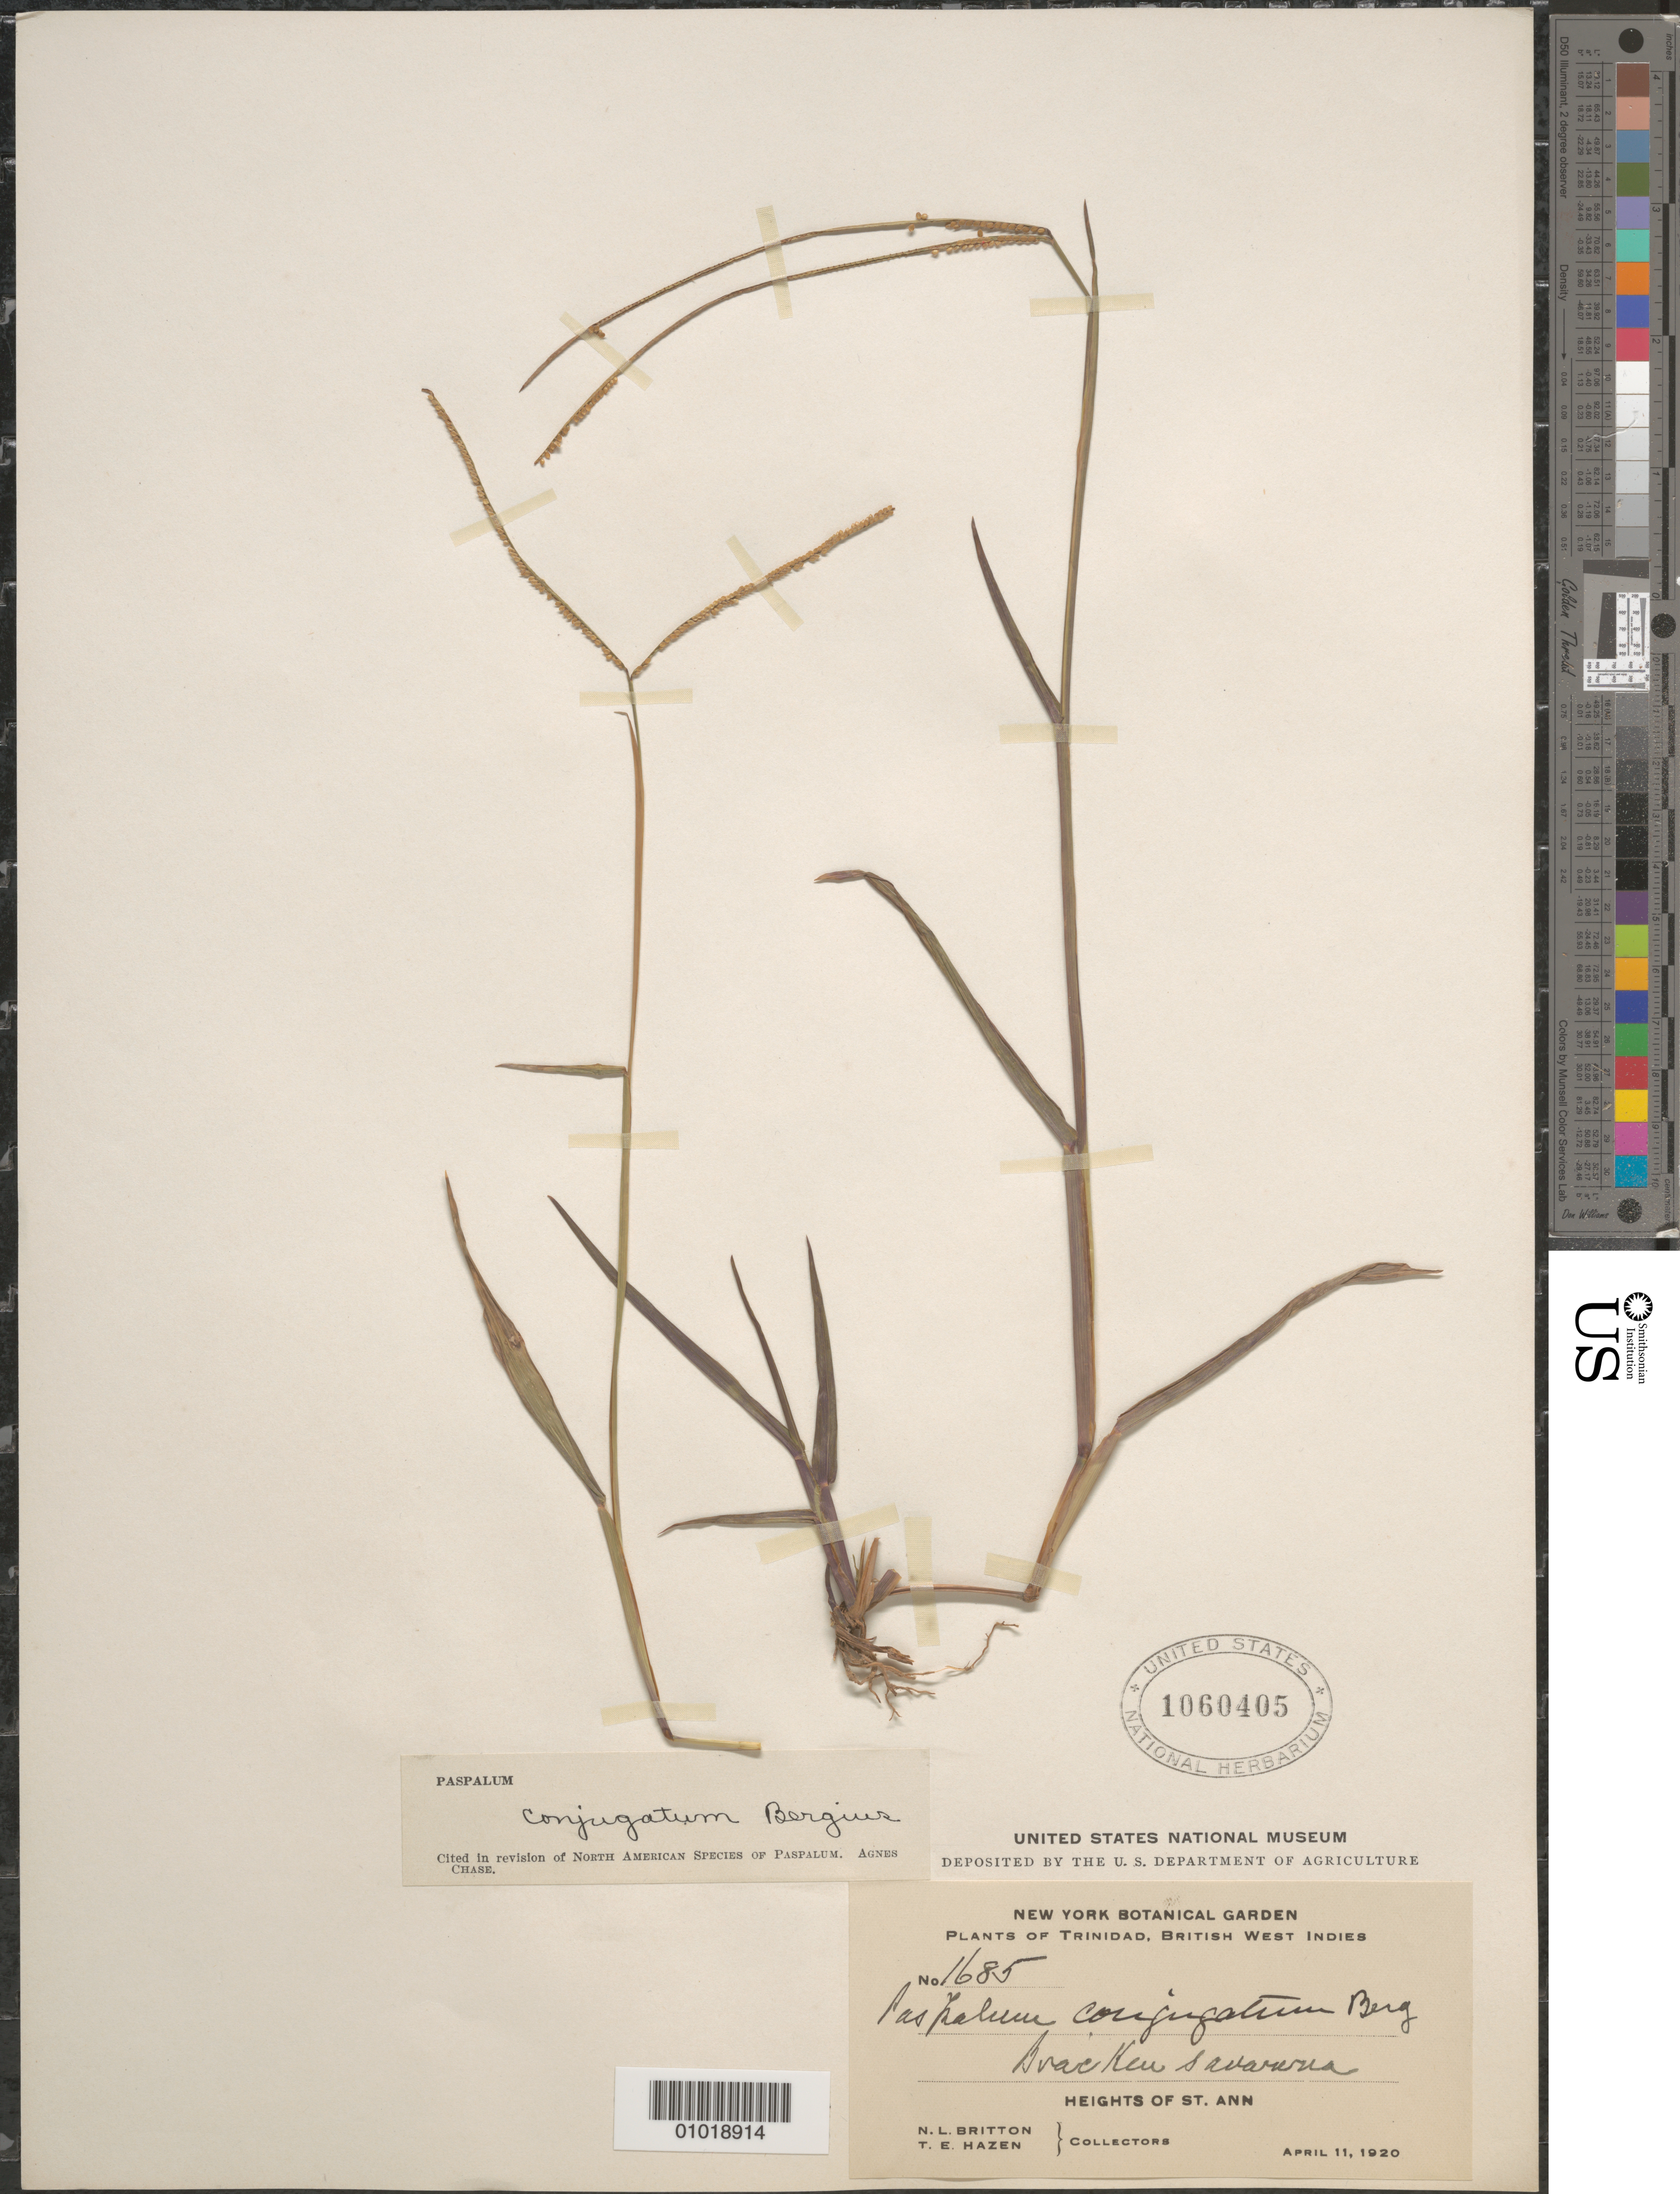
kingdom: Plantae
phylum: Tracheophyta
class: Liliopsida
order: Poales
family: Poaceae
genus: Paspalum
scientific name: Paspalum conjugatum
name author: P.J. Bergius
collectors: N. Britton & T. E. Hazen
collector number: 1685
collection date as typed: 11 Apr 1920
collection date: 1920-04-11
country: Trinidad and Tobago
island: Trinidad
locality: Heights of St. Ann, Bonasse, Saint Patrick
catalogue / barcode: US 1060405